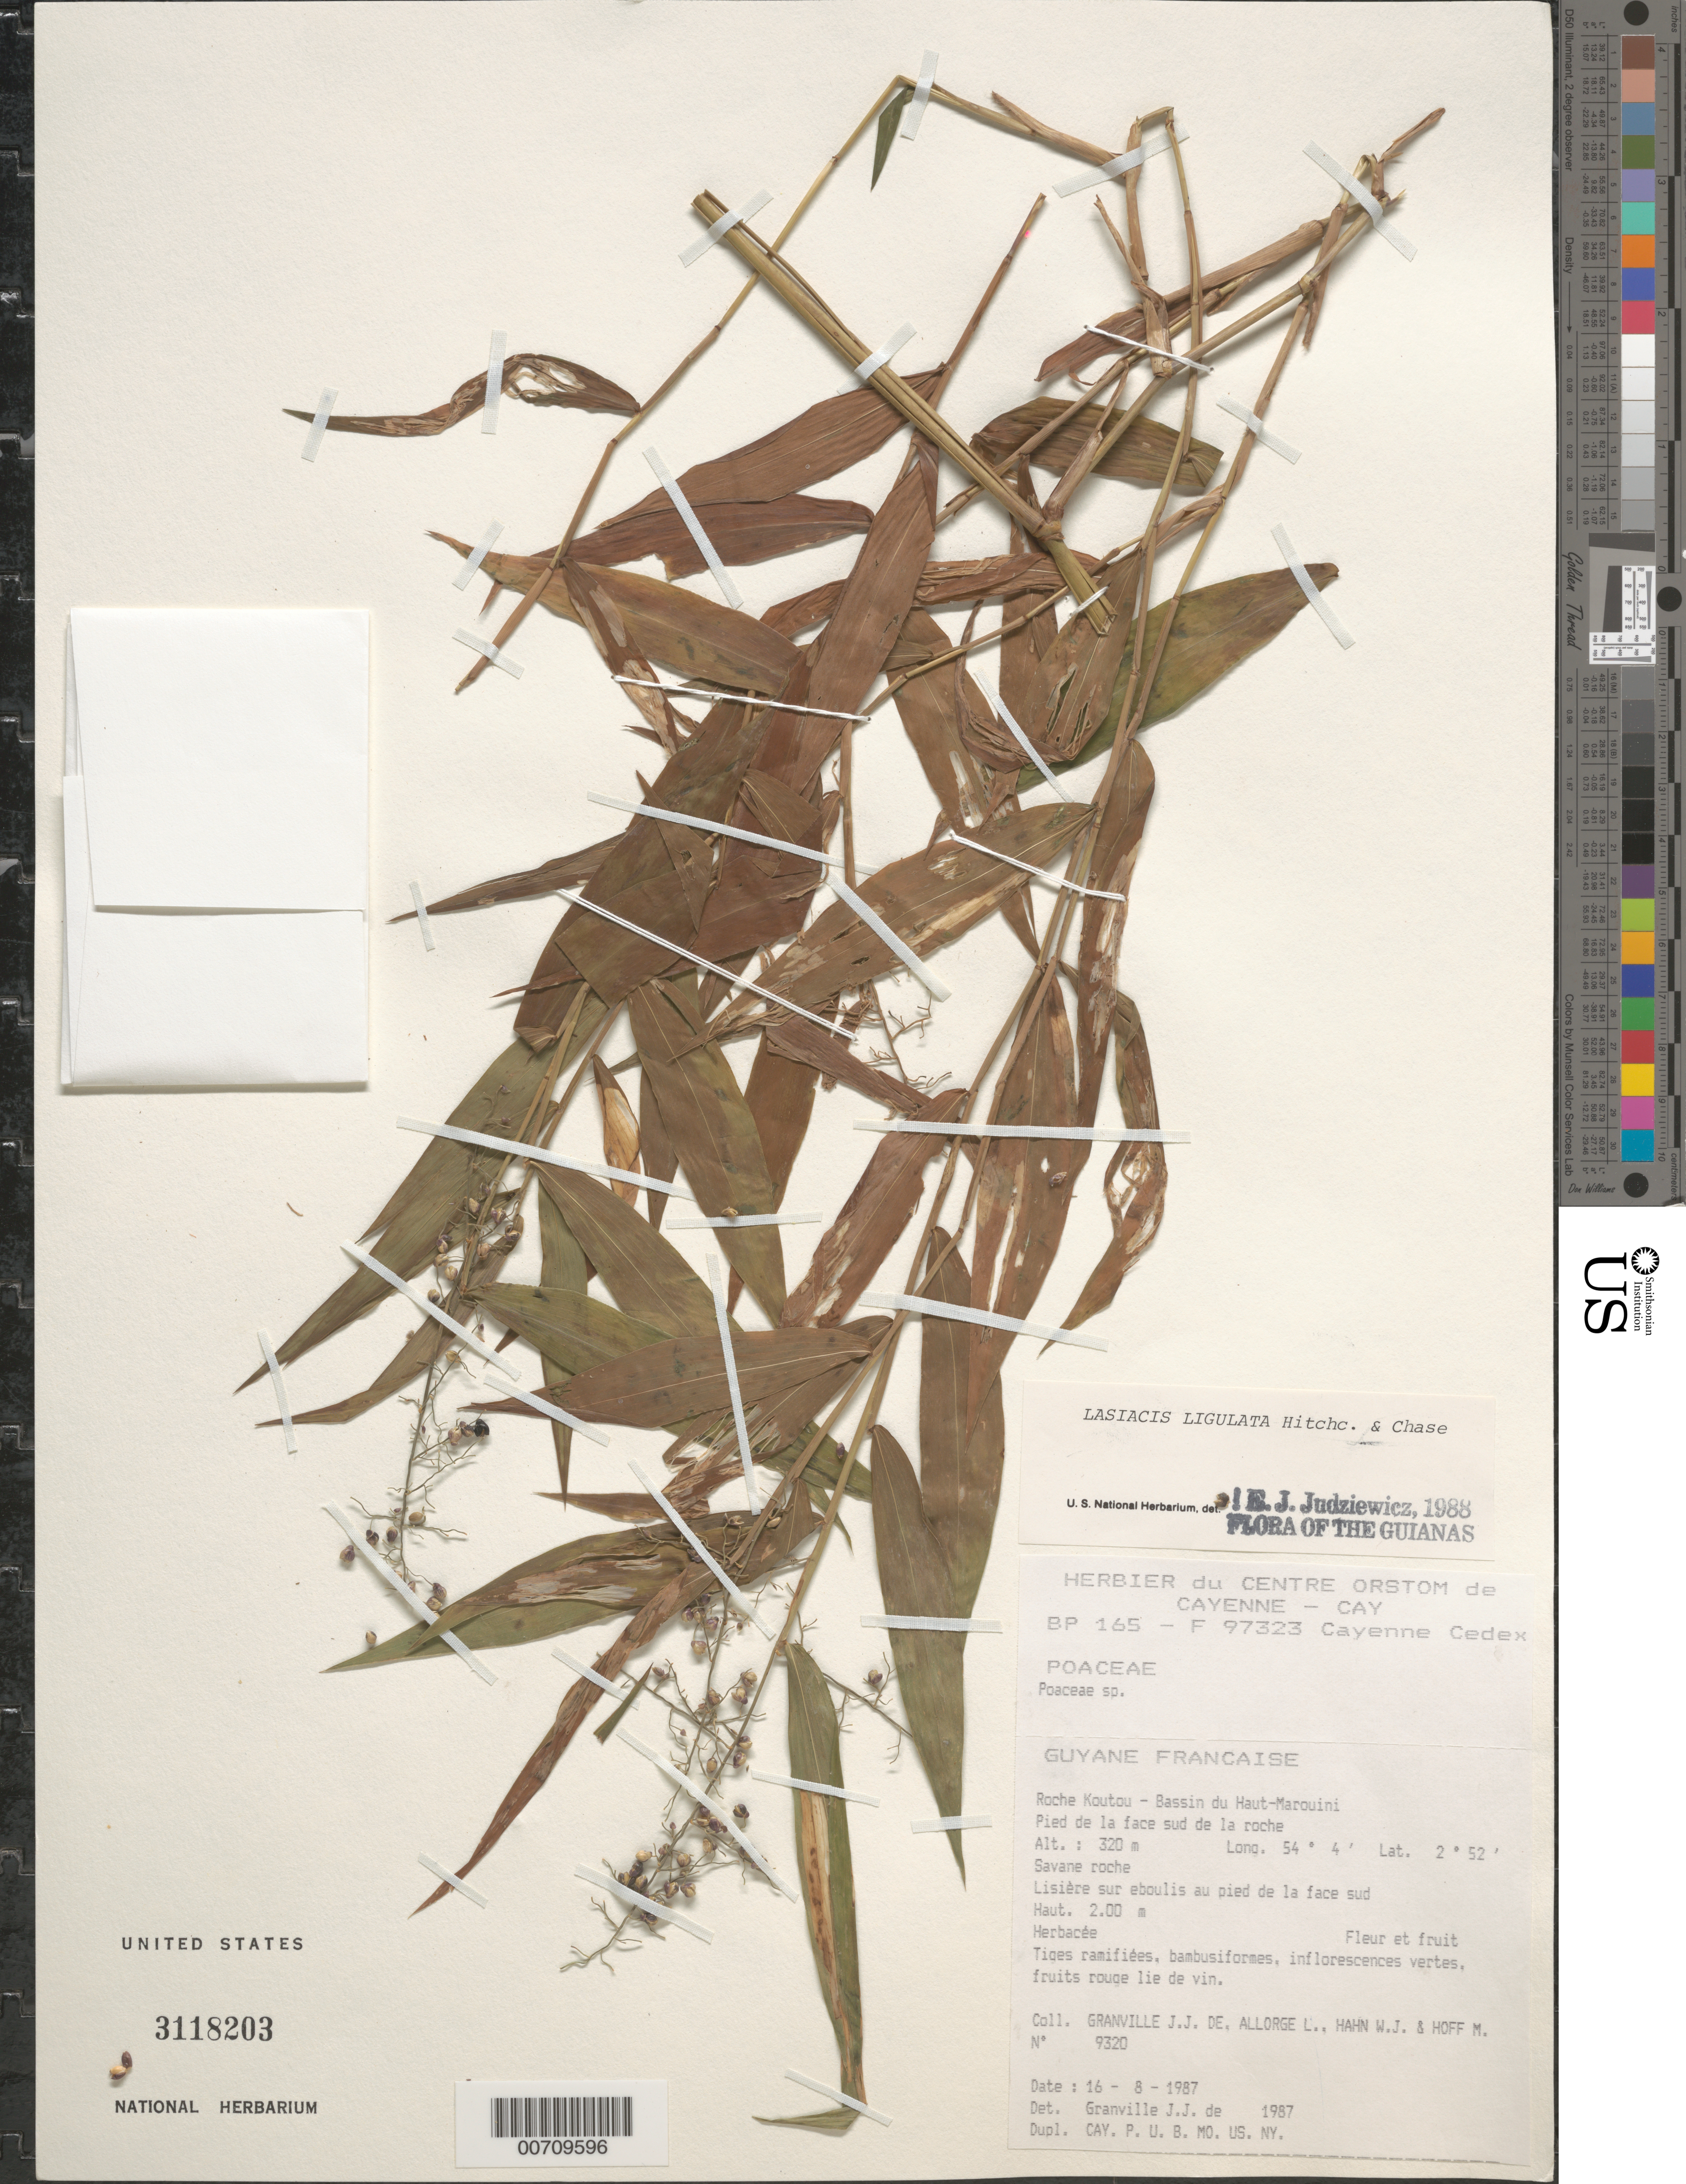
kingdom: Plantae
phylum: Tracheophyta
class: Liliopsida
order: Poales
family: Poaceae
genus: Lasiacis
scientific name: Lasiacis ligulata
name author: Hitchc. & Chase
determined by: Judziewicz, E. J.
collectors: J.-J. de Granville, L. Allorge, W. J. Hahn & M. Hoff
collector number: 9320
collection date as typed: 16-Aug-87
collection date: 1987-08-16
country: French Guiana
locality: Roche Koutou, Bassin du Haut-Marouini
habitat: Savane roche Lisière sur eboulis au pied de la face sud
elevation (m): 320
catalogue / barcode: US 3118203